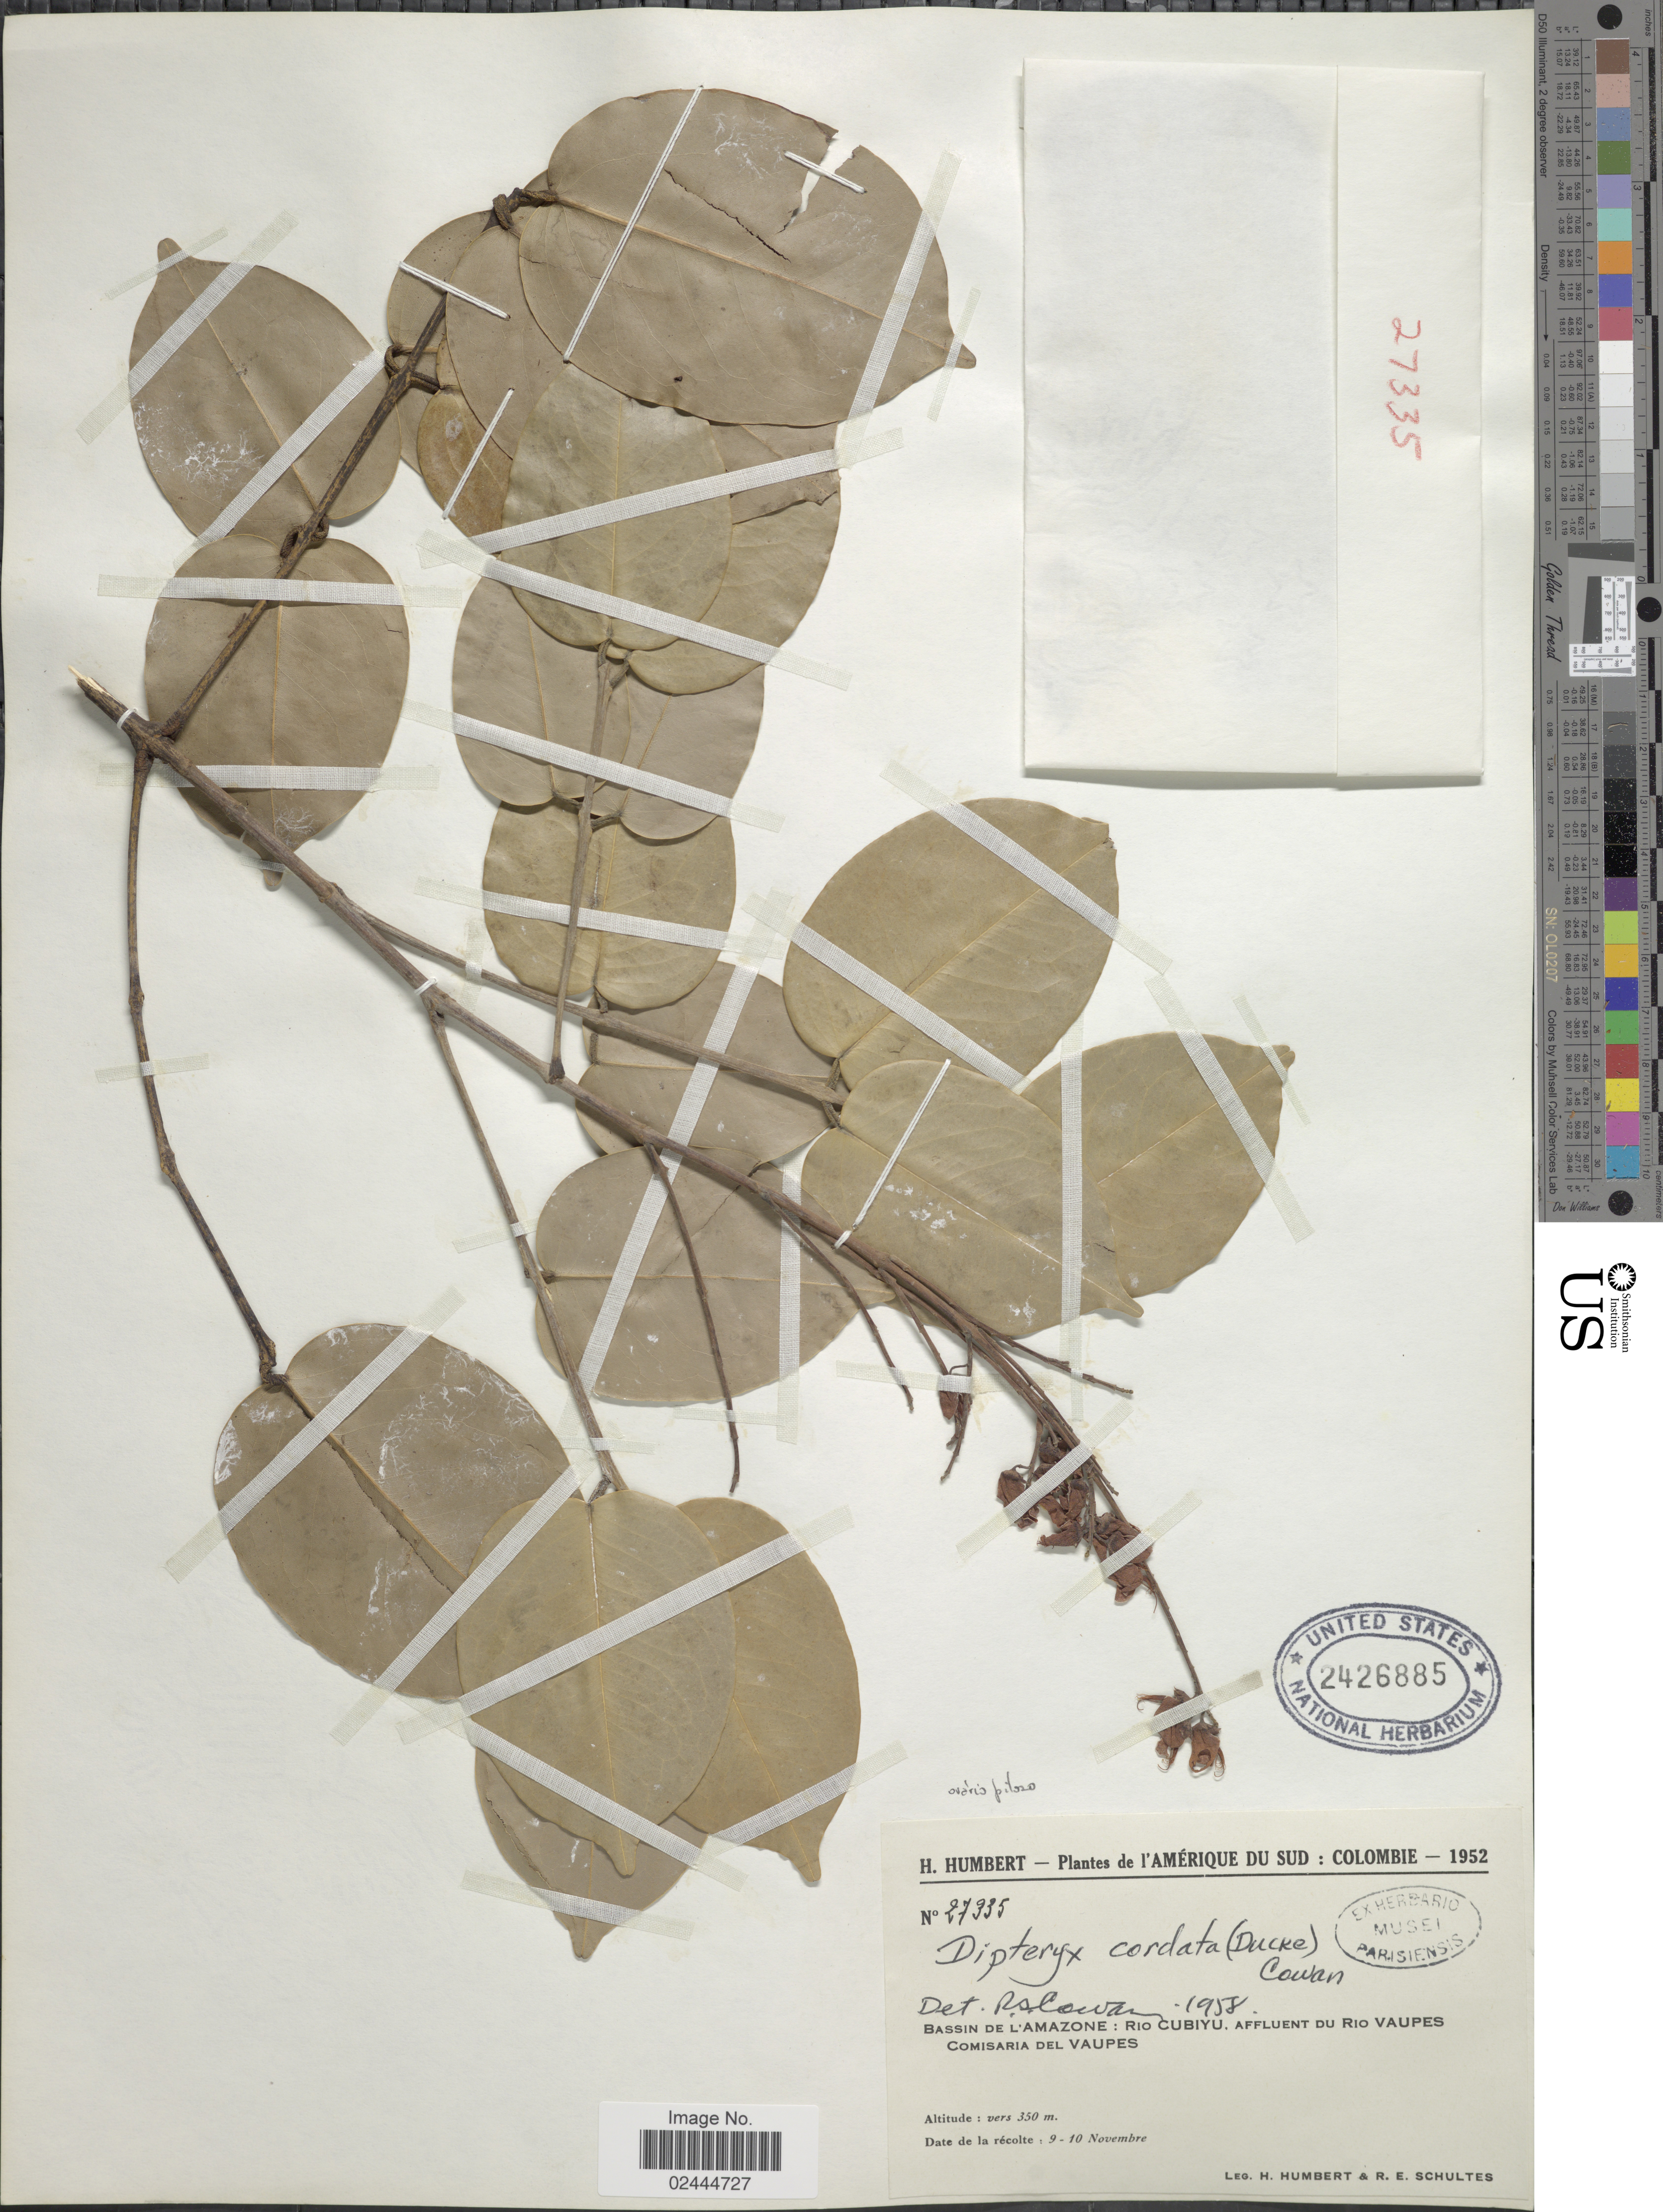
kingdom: Plantae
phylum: Tracheophyta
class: Magnoliopsida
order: Fabales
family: Fabaceae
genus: Taralea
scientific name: Taralea cordata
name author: Ducke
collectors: H. Humbert & R. E. Schultes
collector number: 27335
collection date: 1952-11-09/1952-11-10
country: Colombia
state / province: Vaupés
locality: De l' Amerique du Sud, Bassin de L' Amazone: Rio Cubiyu, Affluent du Rio Vaupes, Comisaria del Vaupes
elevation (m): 350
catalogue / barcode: US 2426885